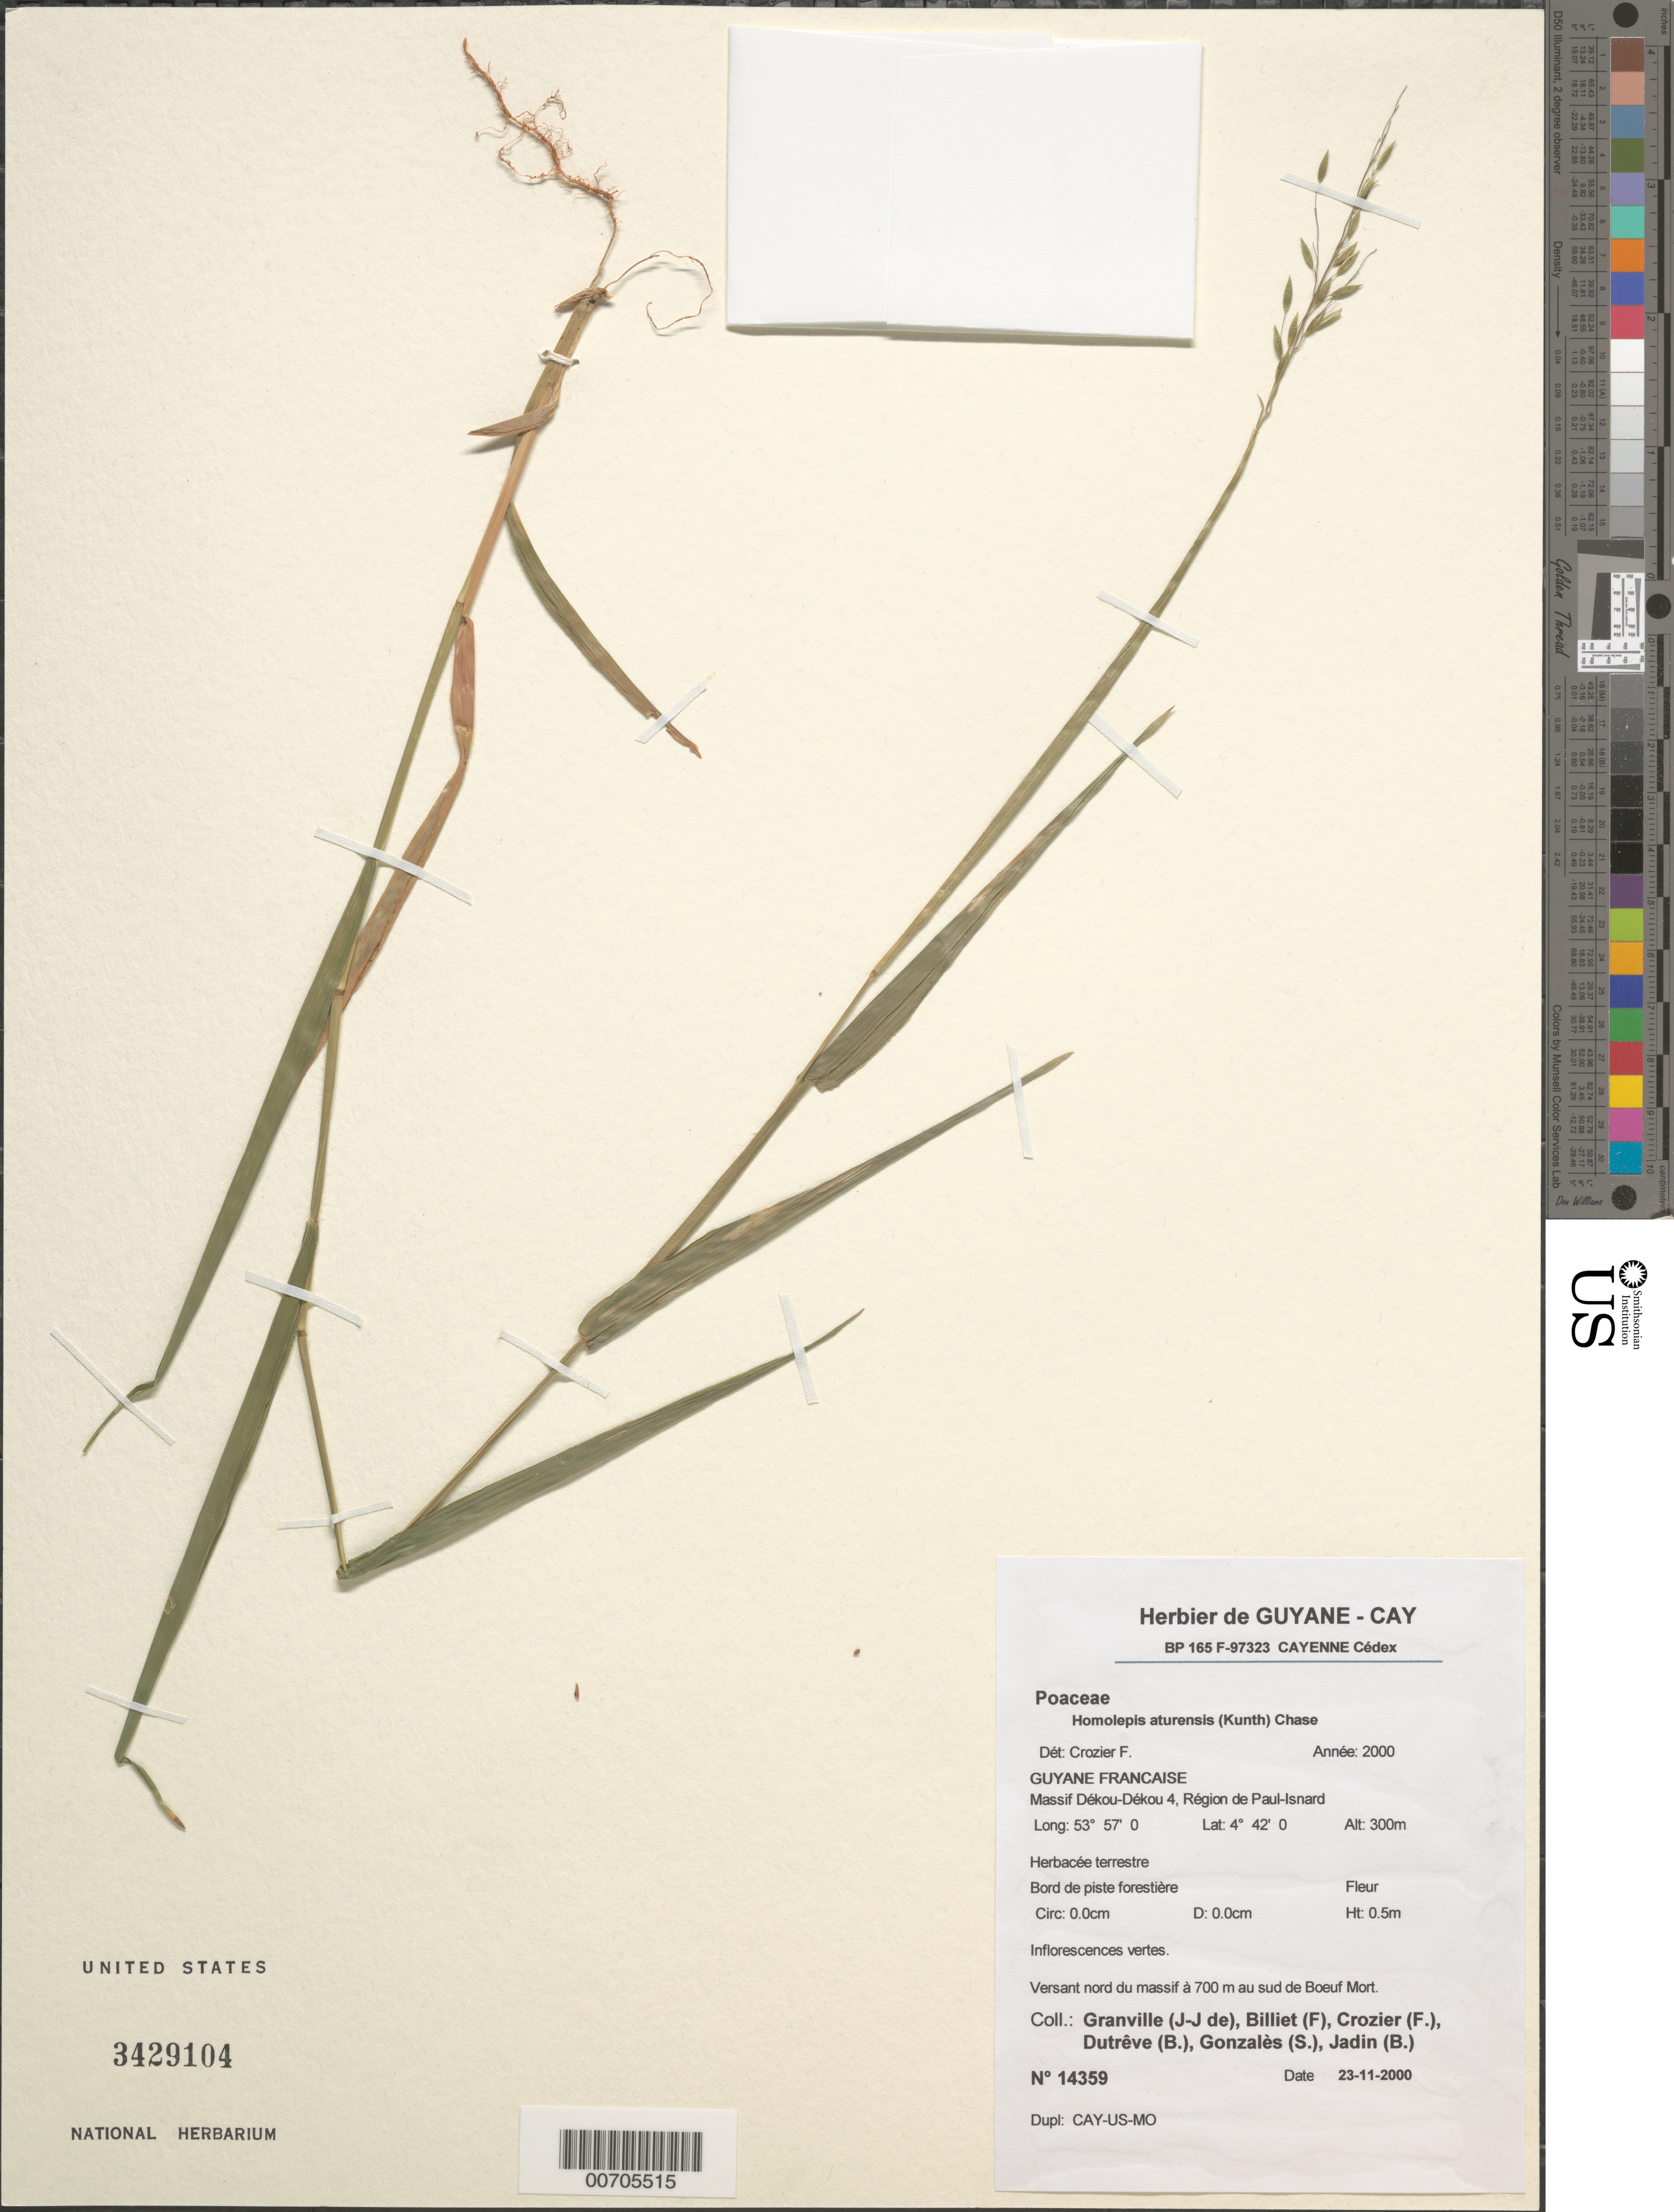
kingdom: Plantae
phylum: Tracheophyta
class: Liliopsida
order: Poales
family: Poaceae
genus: Homolepis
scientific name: Homolepis aturensis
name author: (Kunth) Chase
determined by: Crozier, F.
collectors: J.-J. de Granville, F. Billiet, F. Crozier, B. Dutrêve, S. Gonzales & B. Jadin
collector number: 14359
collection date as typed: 23-Nov-00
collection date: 2000-11-23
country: French Guiana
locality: Massif Dékou-Dékou 4, région de Paul-Isnard; versant nord du massif a 700 m au sud de Boeuf Mort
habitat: Along forest trail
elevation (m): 300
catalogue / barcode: US 3429104